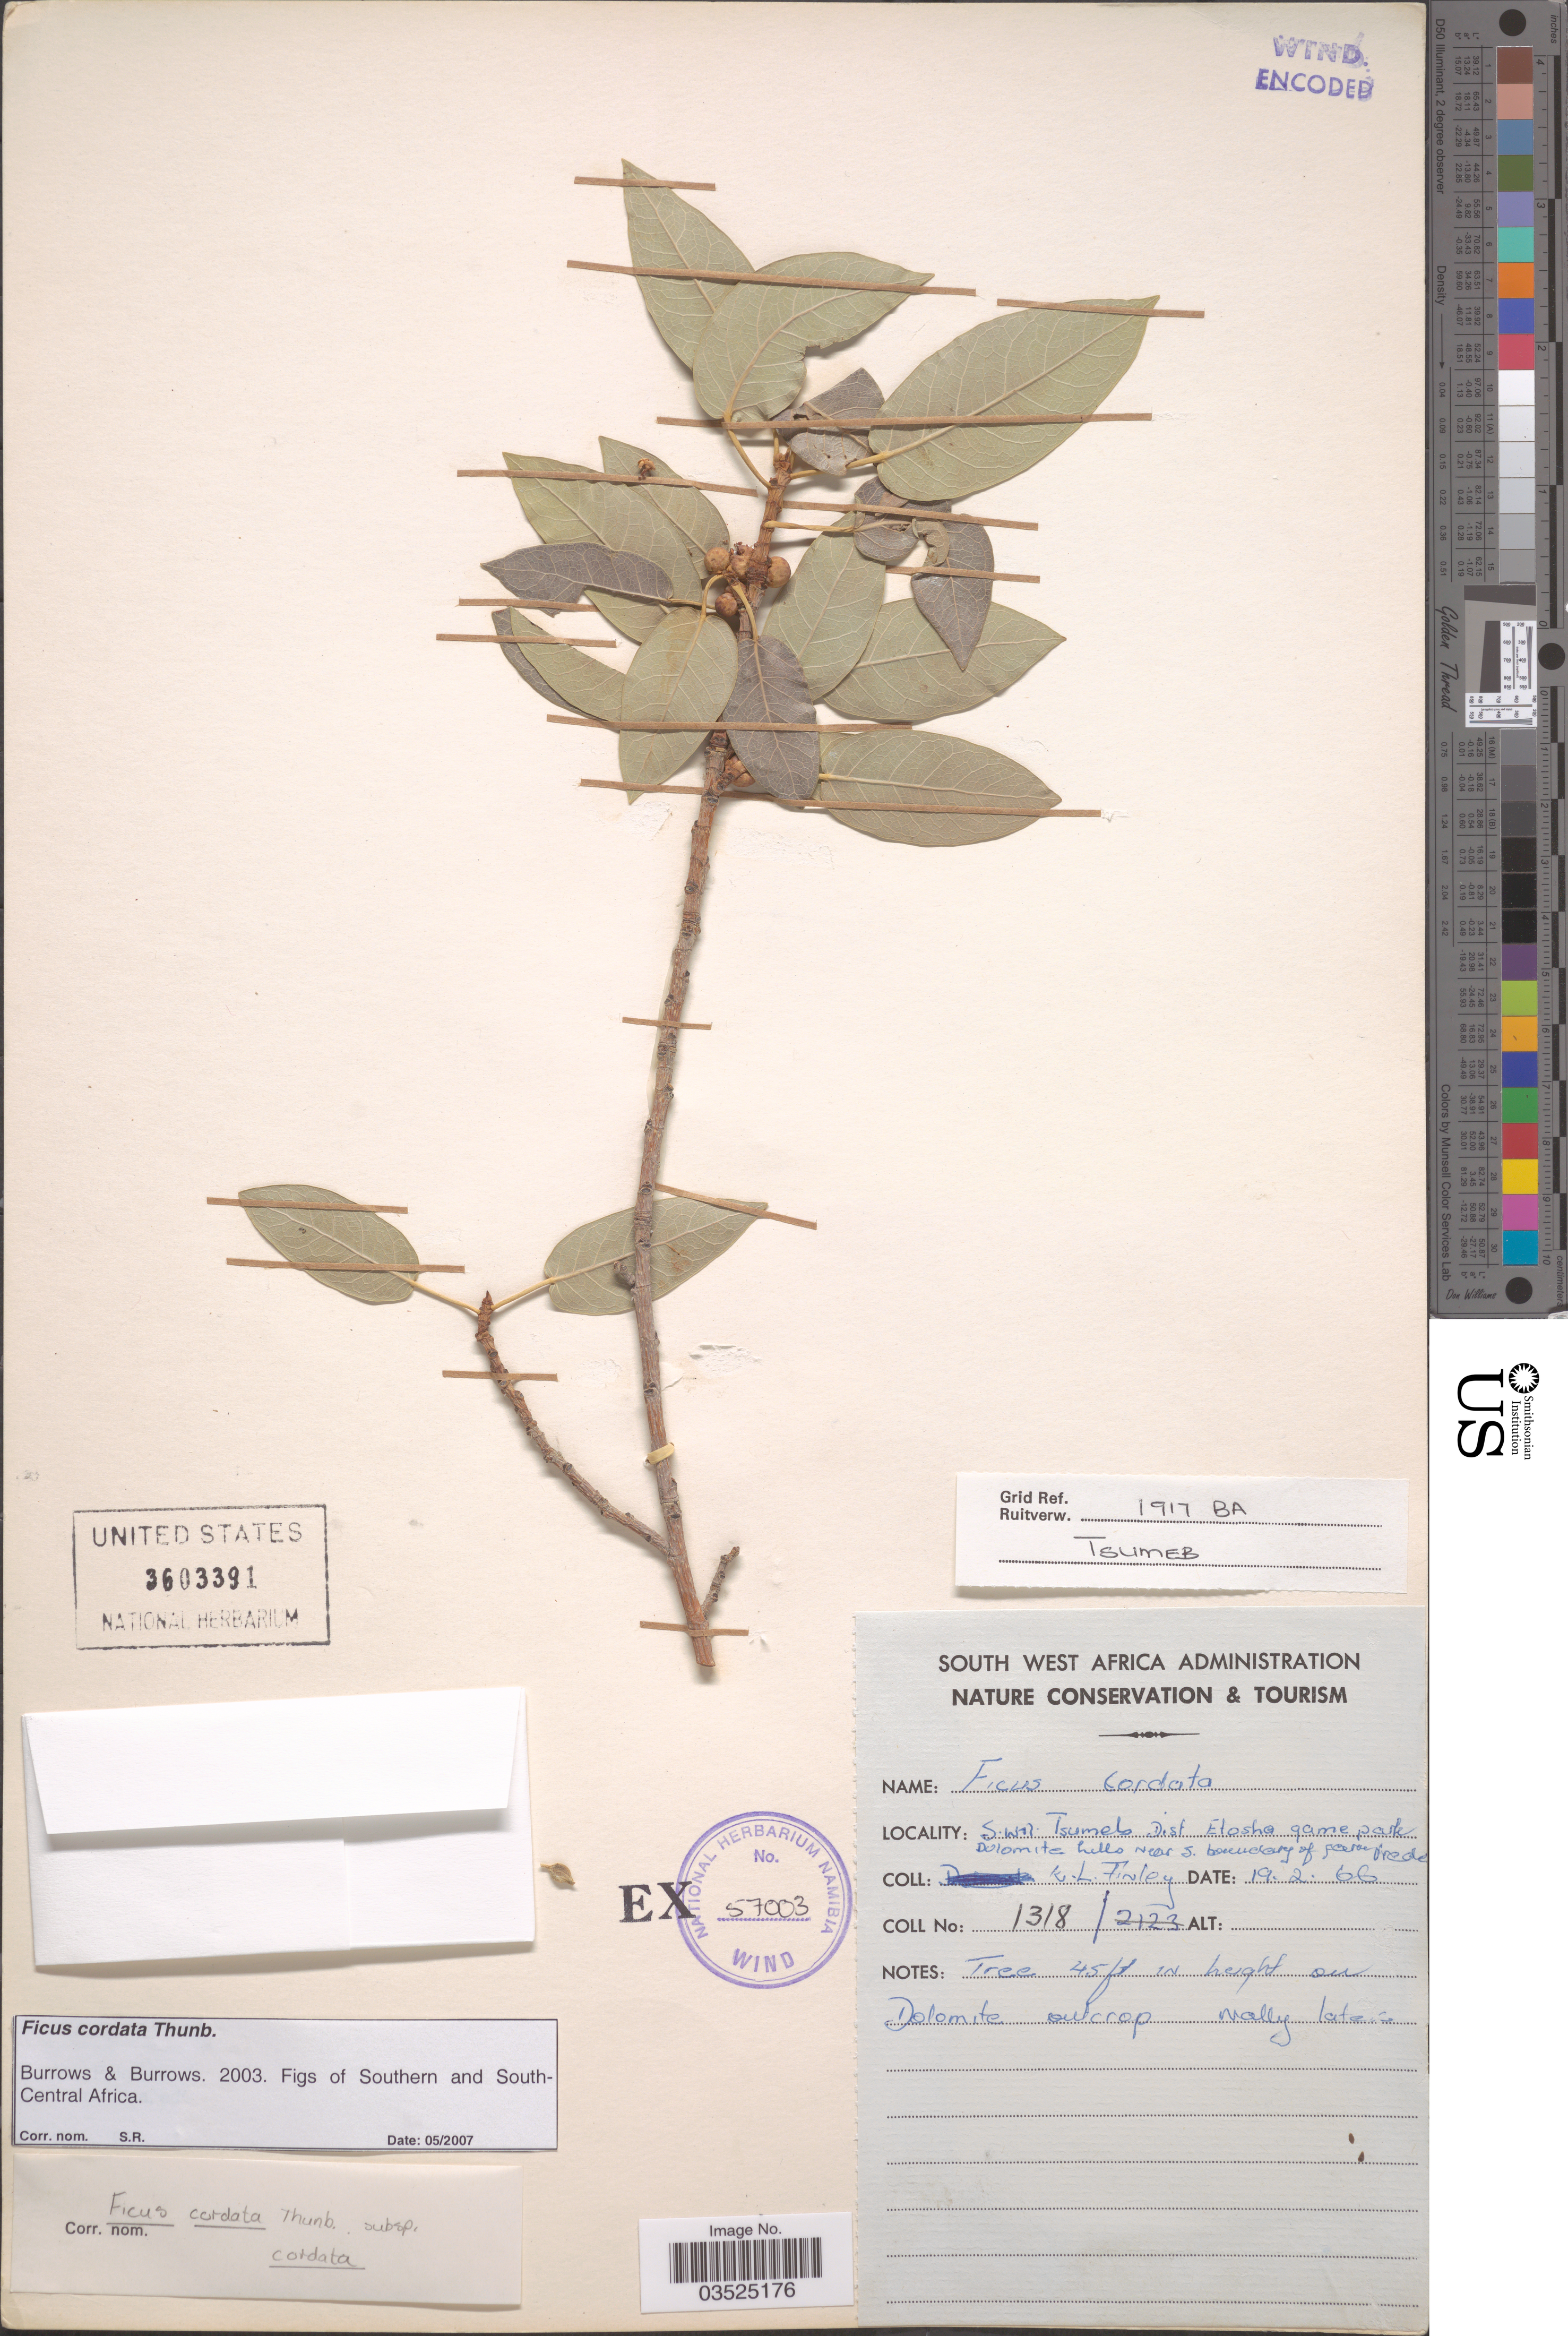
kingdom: Plantae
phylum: Tracheophyta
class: Magnoliopsida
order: Rosales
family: Moraceae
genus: Ficus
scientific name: Ficus cordata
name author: Thunb.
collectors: K. Finley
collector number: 1318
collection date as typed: Transcribed d/m/y: 19/2/66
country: Namibia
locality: S. W. A. Tsumeb Dist. Etosha Game Park. Dolomite hills near s. boundary of ! Vrede*.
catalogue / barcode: US 3603391